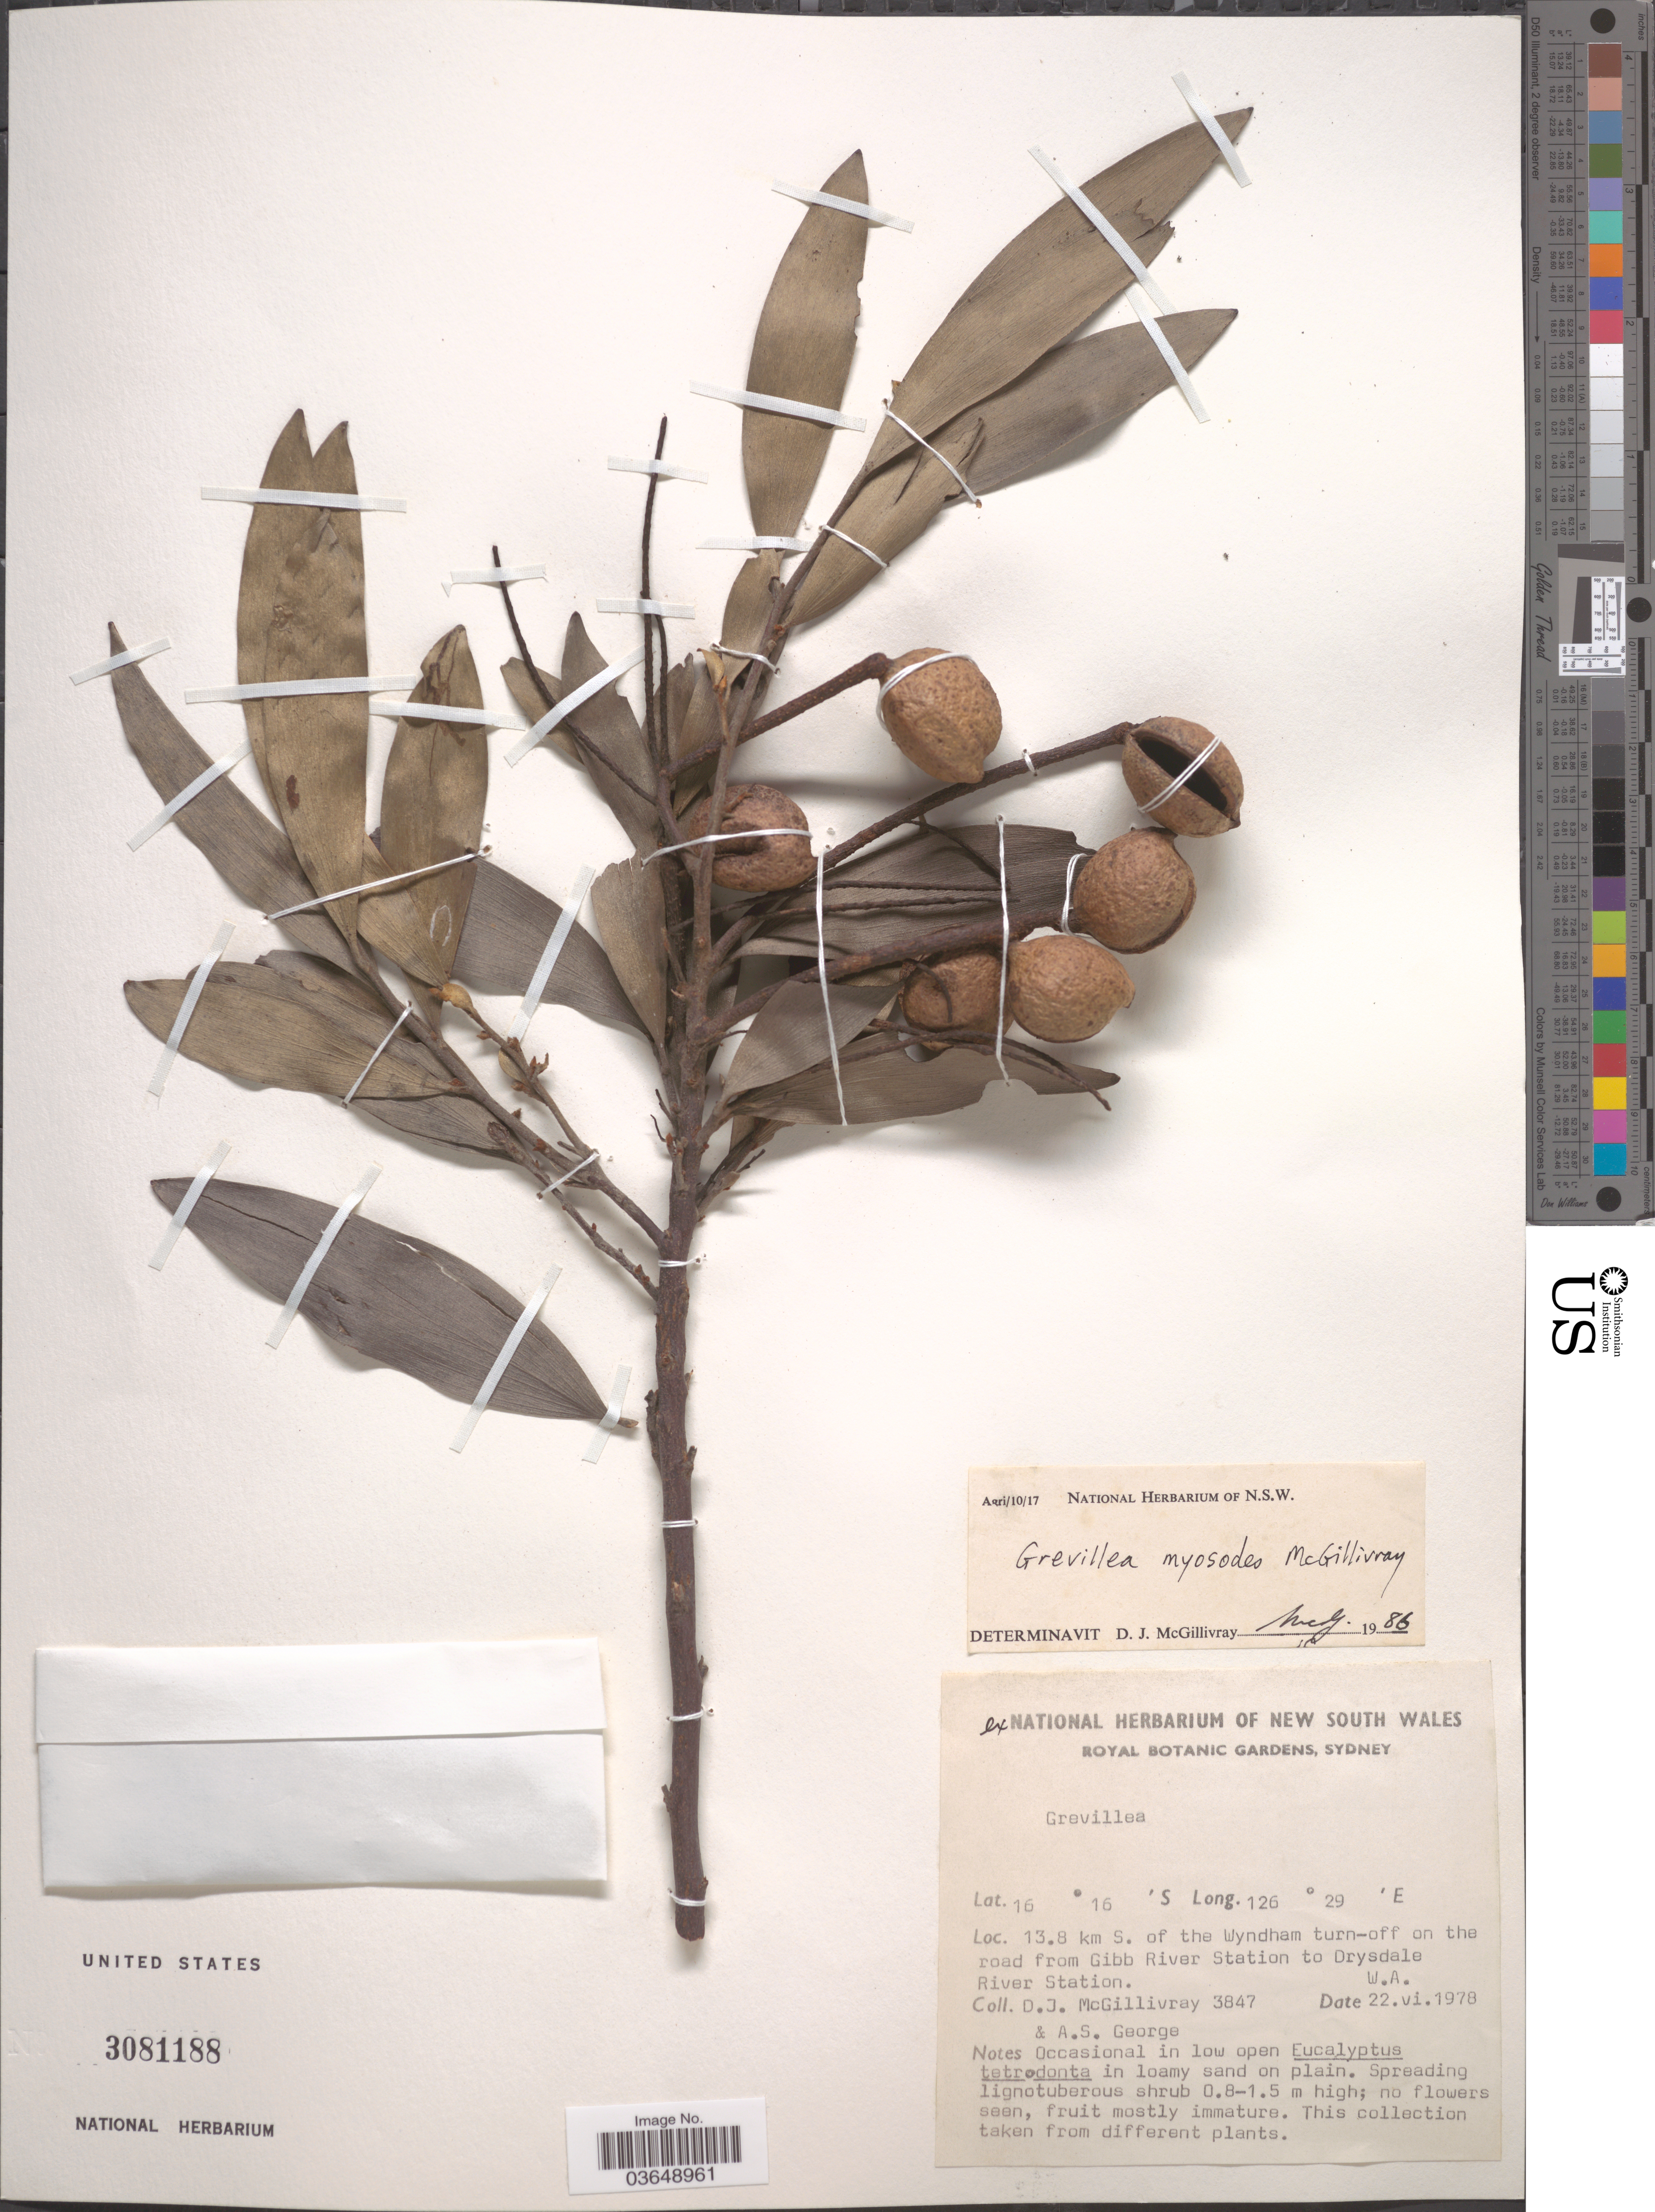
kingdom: Plantae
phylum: Tracheophyta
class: Magnoliopsida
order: Proteales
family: Proteaceae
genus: Grevillea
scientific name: Grevillea myosodes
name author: McGill.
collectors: D. J. McGillivray & A. S. George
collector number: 3847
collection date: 1978-06-22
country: Australia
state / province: Western Australia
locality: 13.8 km S. of the Wyndham turn-off on the road from Gibb River Station to Drysdale River Station. W.A.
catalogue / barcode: US 3081188